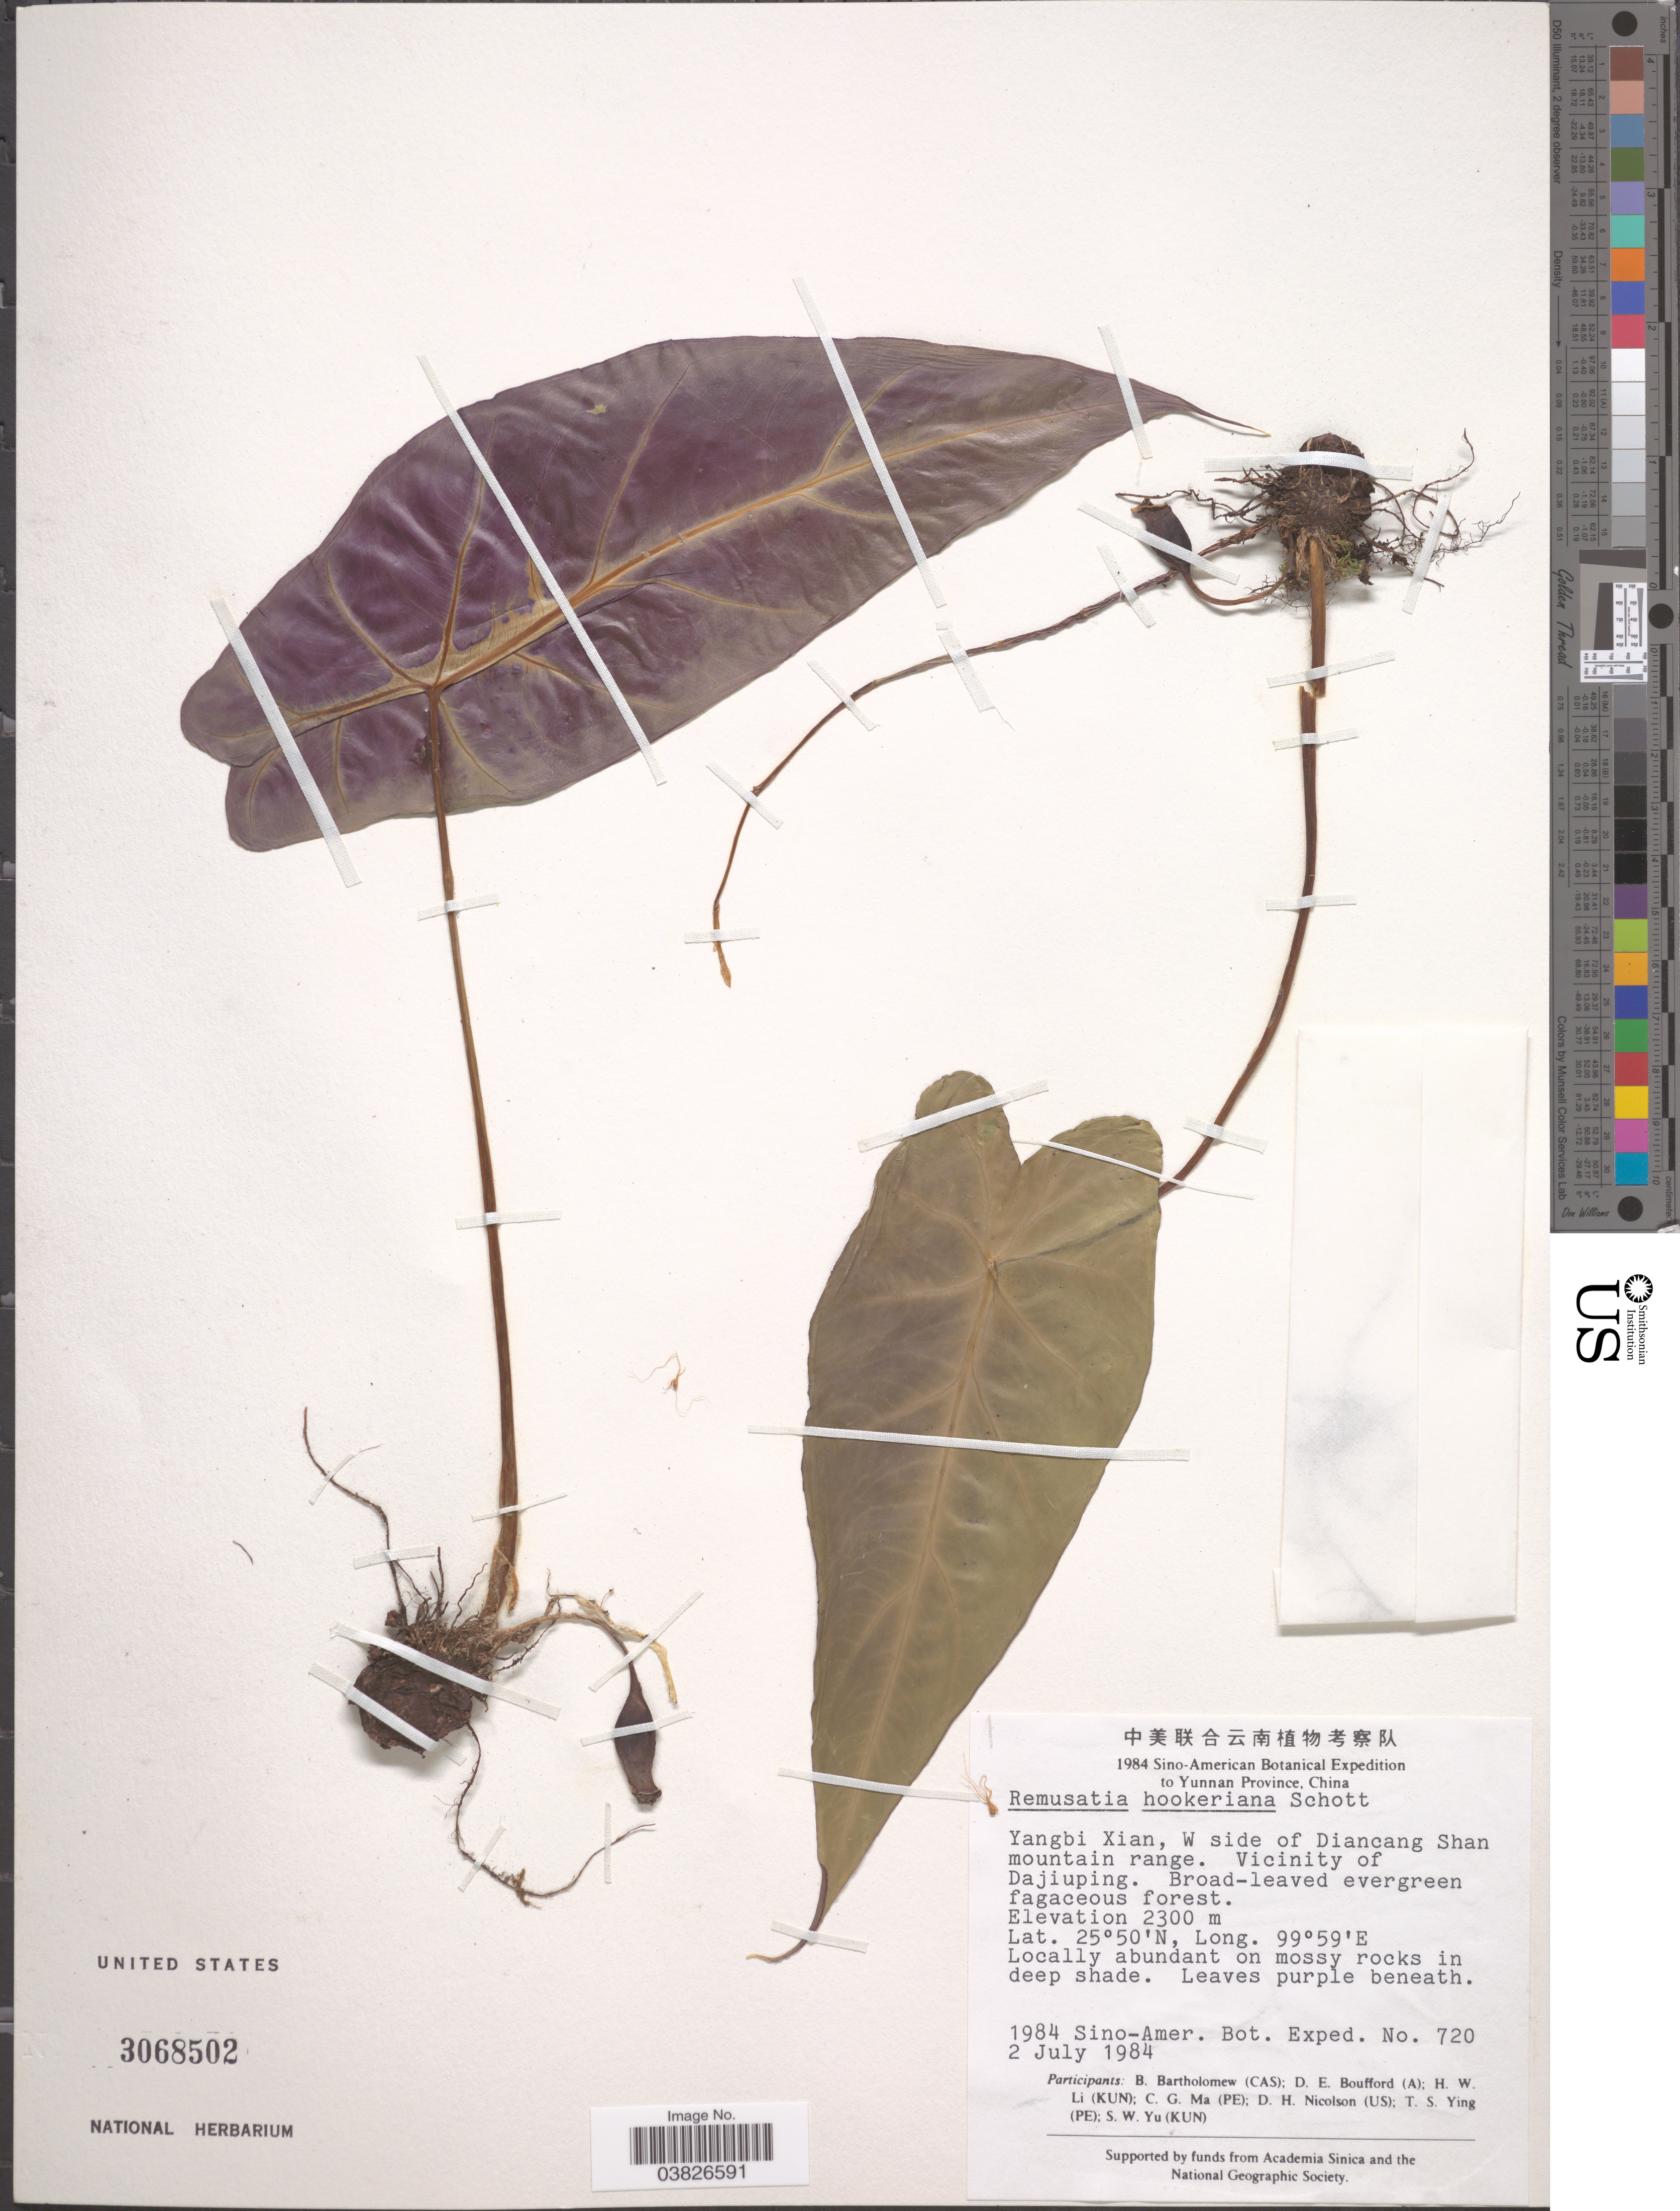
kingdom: Plantae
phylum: Tracheophyta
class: Liliopsida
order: Alismatales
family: Araceae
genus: Remusatia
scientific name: Remusatia hookeriana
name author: Schott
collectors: Sino-Amer. Bot. Exped. 1984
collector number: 720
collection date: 1984-07-02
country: China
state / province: Yunnan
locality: Yangbi Xian, W side of Diancang Shan mountain range. Vicinity of Dajiuping.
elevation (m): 2300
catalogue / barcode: US 3068502